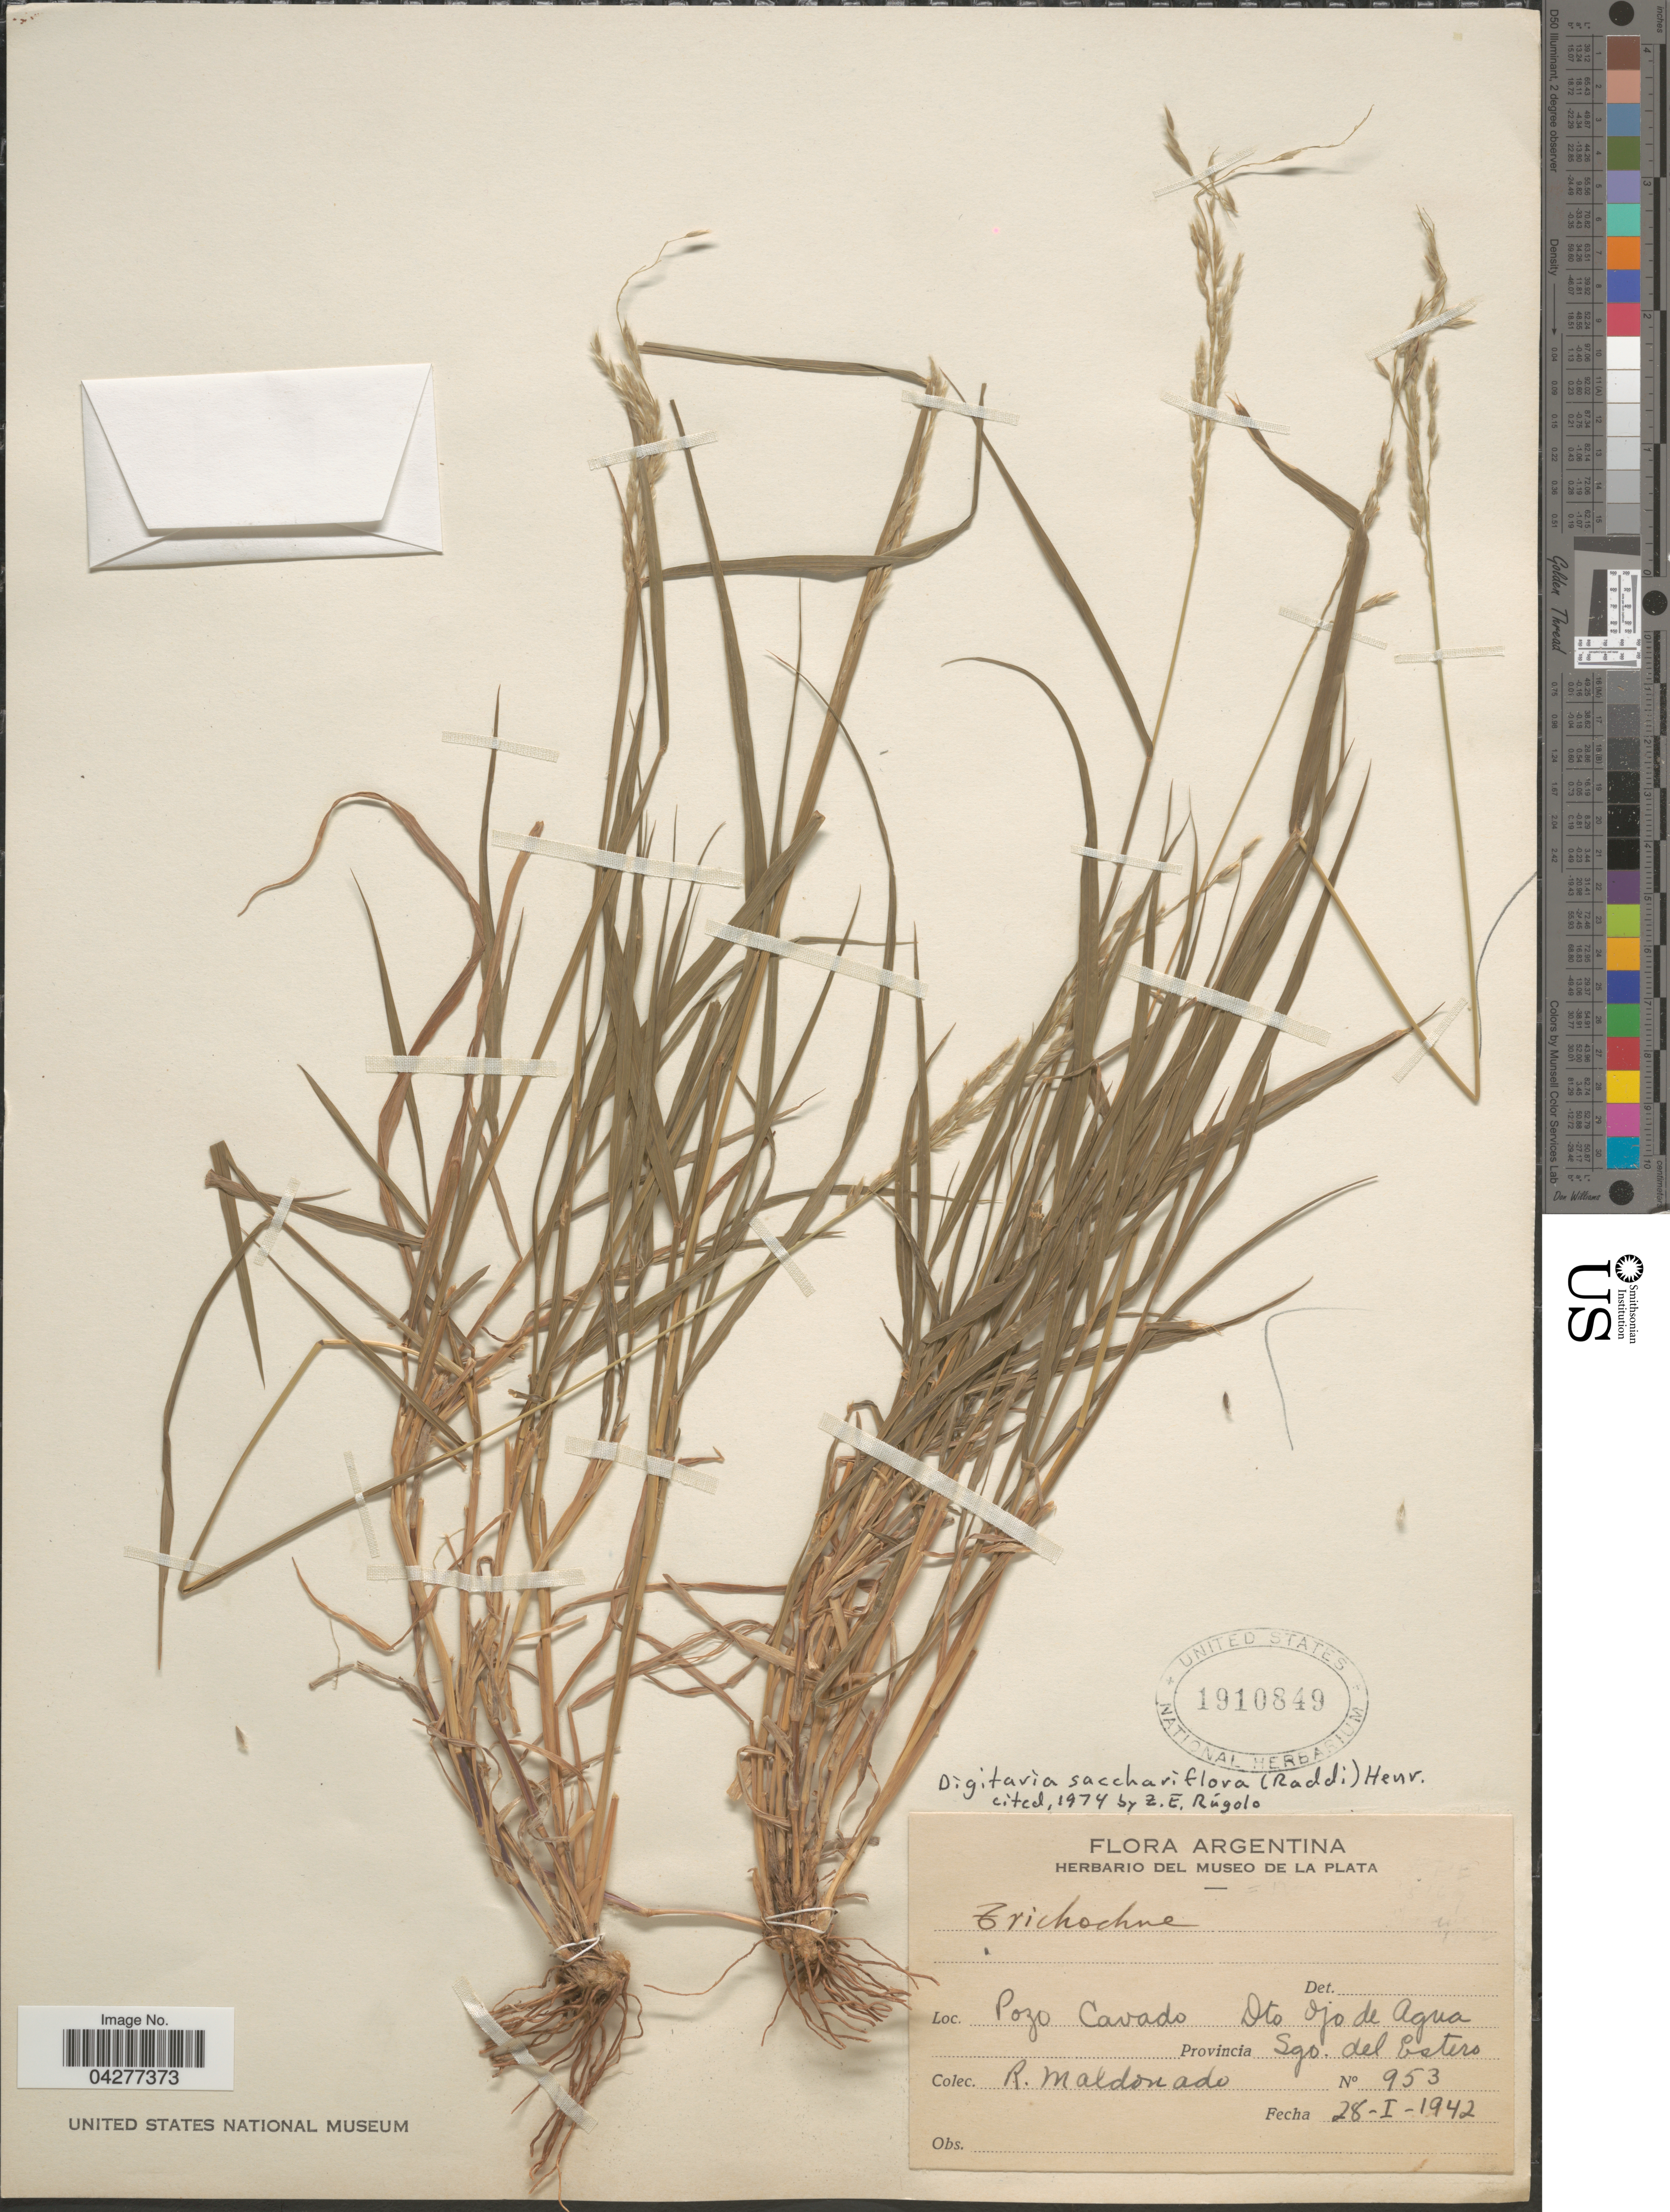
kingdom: Plantae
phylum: Tracheophyta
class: Liliopsida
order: Poales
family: Poaceae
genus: Digitaria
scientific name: Digitaria sacchariflora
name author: (Nees) Henr.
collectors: R. Maldonado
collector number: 953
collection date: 1942-01-28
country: Argentina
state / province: Santiago del Estero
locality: Pozo Cavado. Dto Ojo de Agua. Provincia Sgo. del Estero.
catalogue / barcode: US 1910849